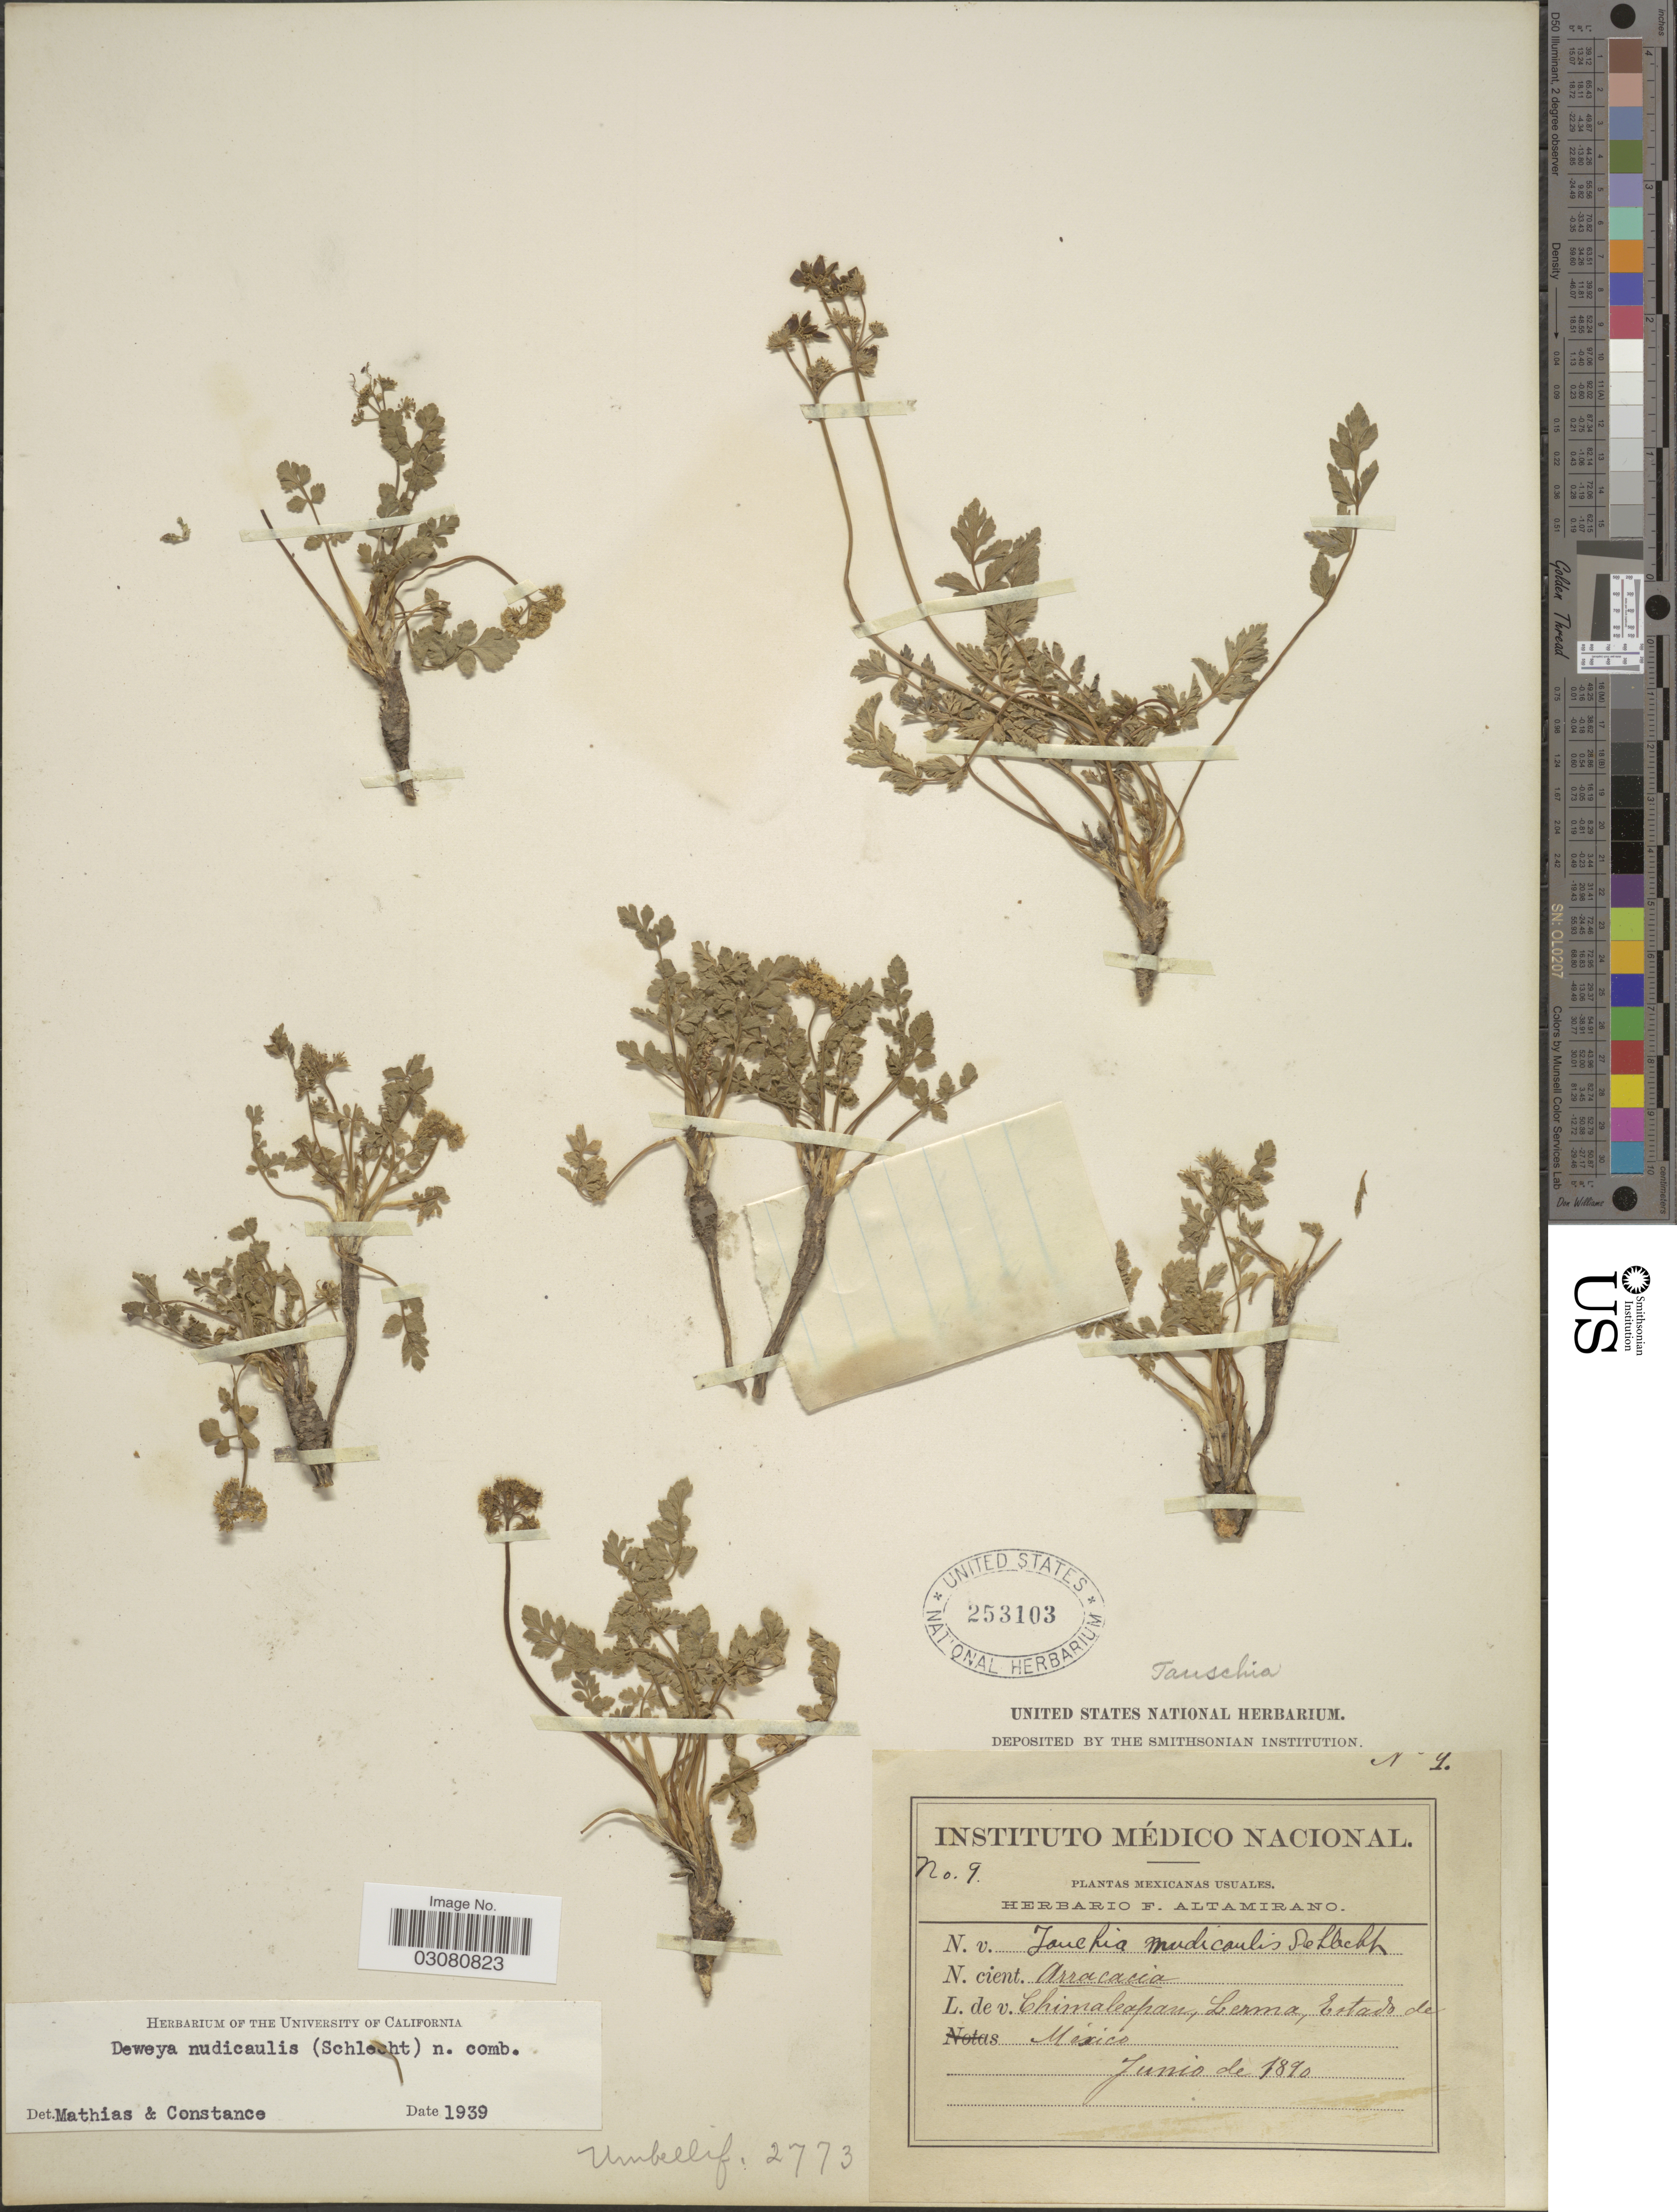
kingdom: Plantae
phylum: Tracheophyta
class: Magnoliopsida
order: Apiales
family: Apiaceae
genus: Tauschia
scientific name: Tauschia nudicaulis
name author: Schltdl.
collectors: Ex herb. F. Altamirano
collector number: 9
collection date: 1890-06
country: Mexico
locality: Chimaleapan, Lerma.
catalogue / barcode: US 253103